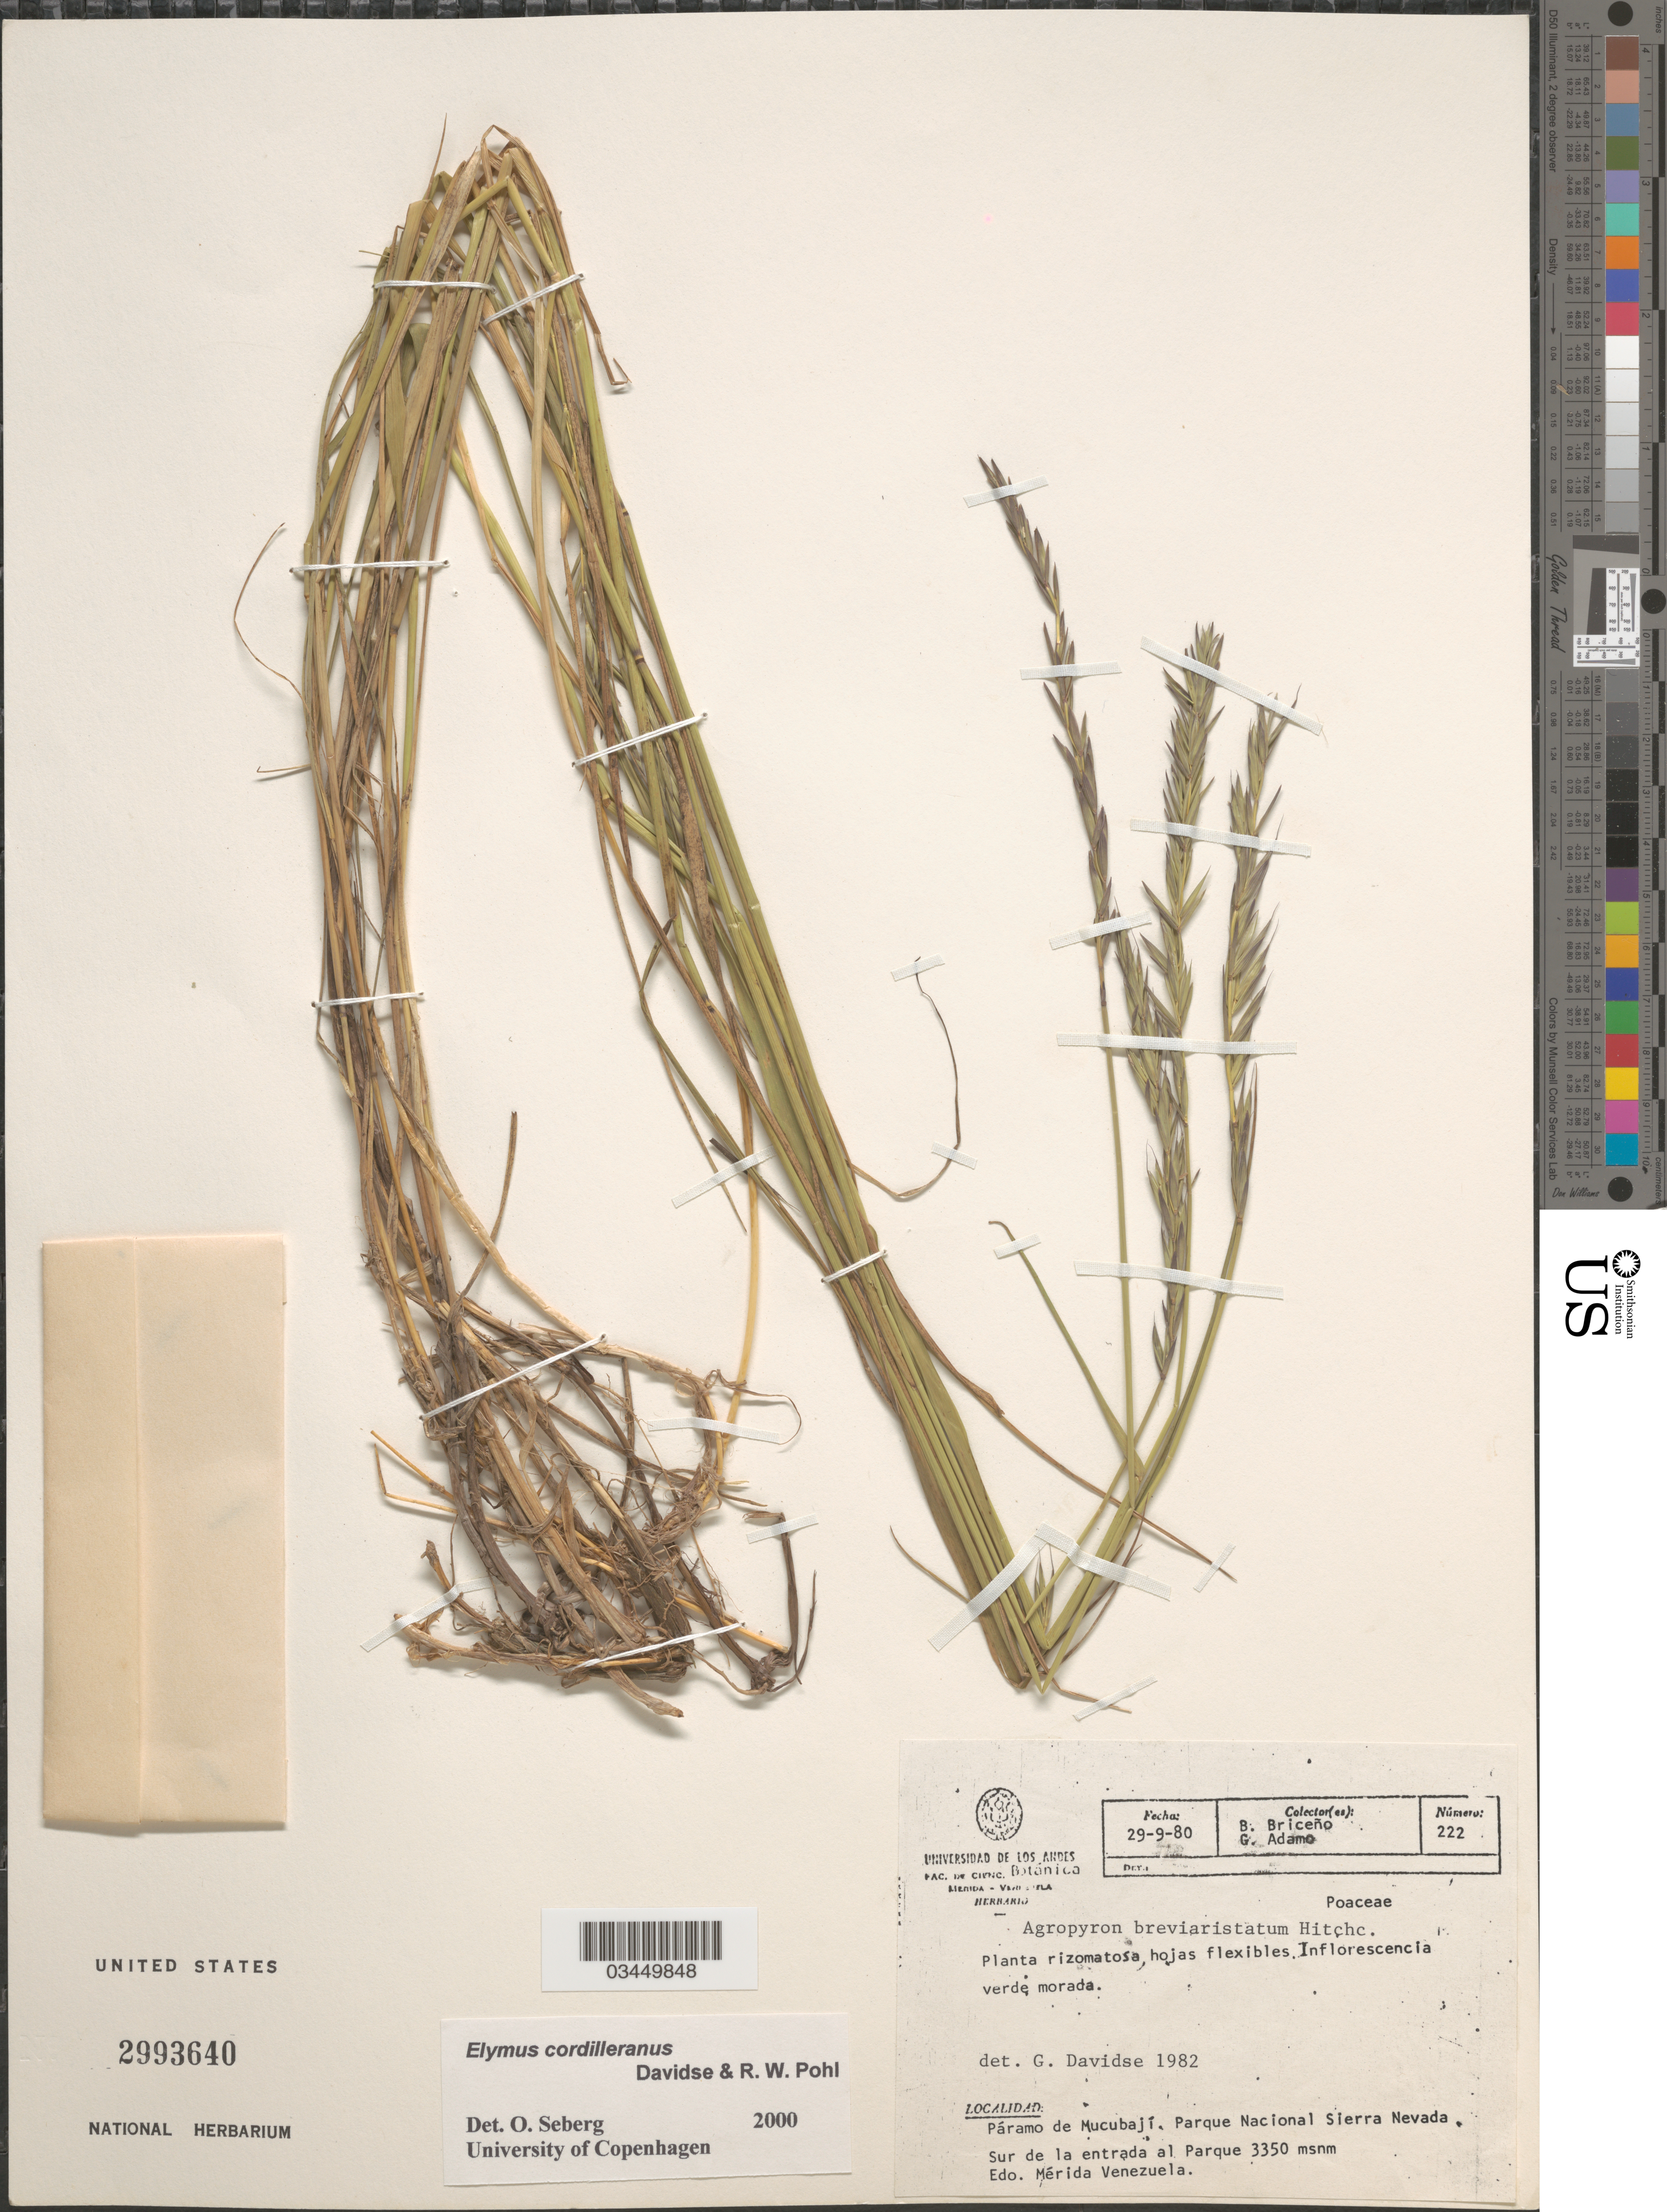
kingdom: Plantae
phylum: Tracheophyta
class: Liliopsida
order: Poales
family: Poaceae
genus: Elymus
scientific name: Elymus cordilleranus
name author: Davidse & R.W. Pohl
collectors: B. Briceño & G. Adamo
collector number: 222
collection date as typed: Transcribed d/m/y: 29/9/80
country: Venezuela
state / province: Merida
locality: Páramo de Mucubají. Parque Nacional Sierra Nevada.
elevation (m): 3350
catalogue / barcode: US 2993640